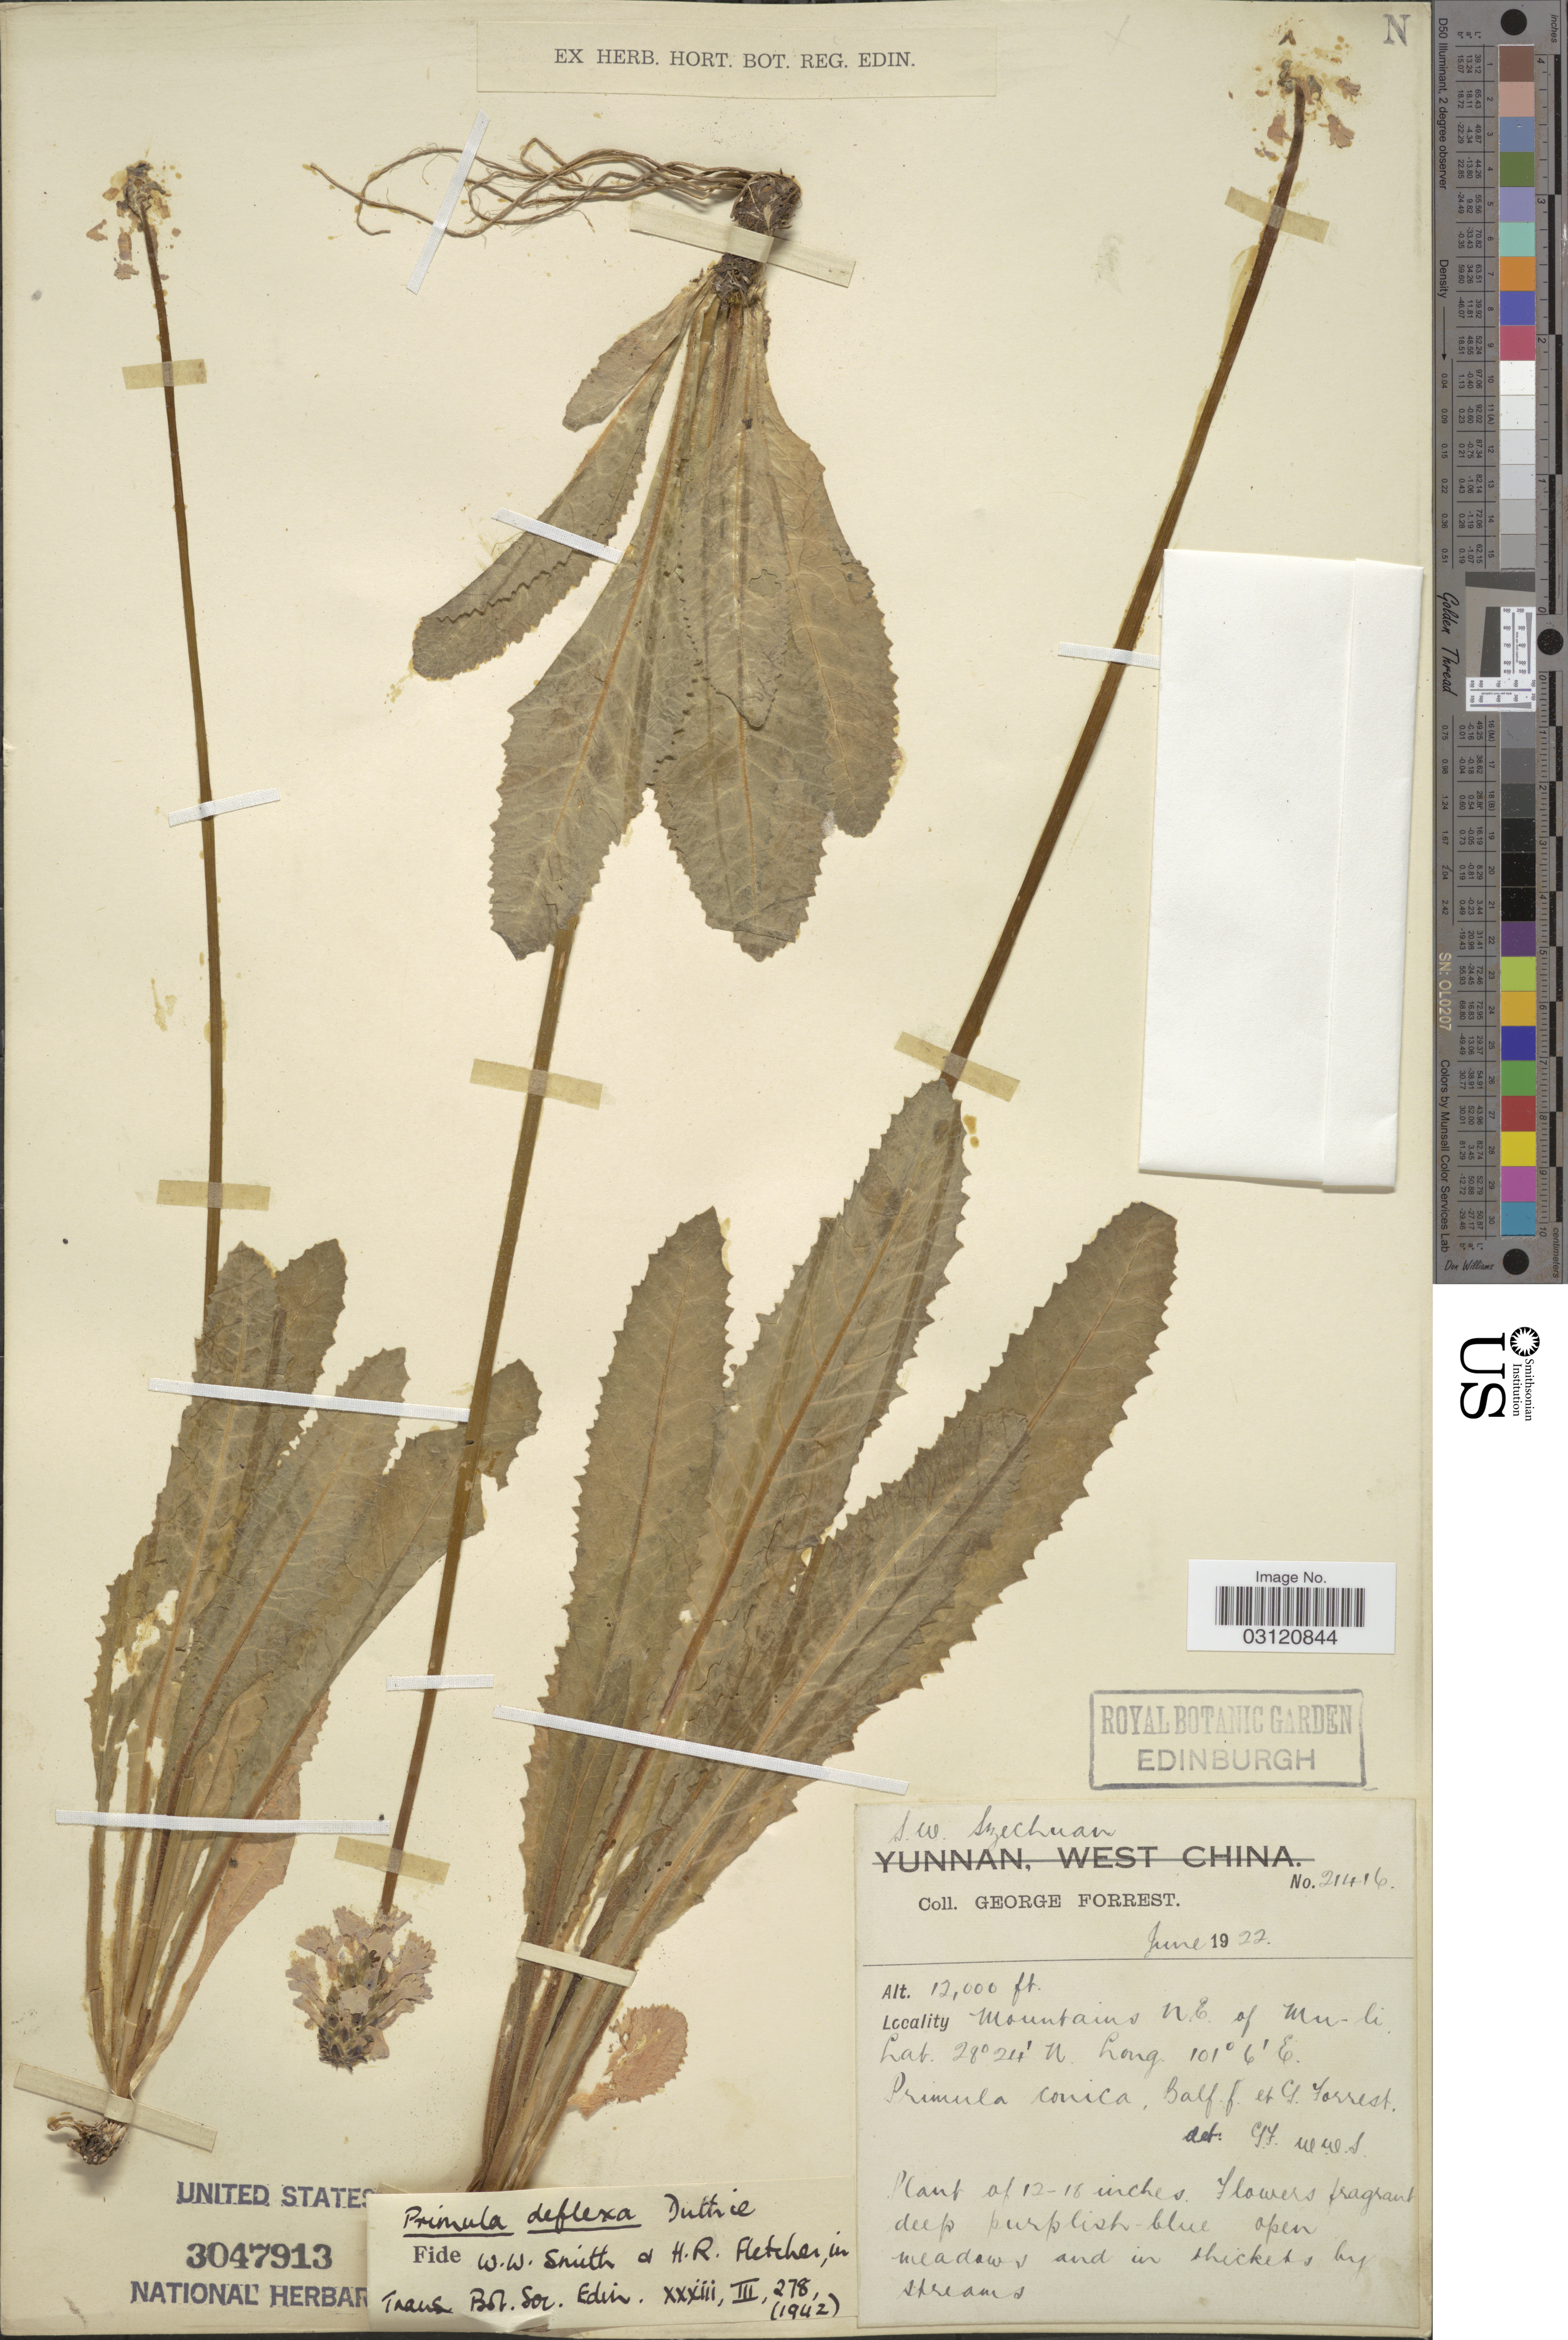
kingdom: Plantae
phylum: Tracheophyta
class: Magnoliopsida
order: Ericales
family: Primulaceae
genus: Primula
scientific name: Primula deflexa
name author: Duthie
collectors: G. Forrest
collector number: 21416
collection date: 1922-06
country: China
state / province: Sichuan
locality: S.W. Szechuan. Mountains N.E. of Mu-li.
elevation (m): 3658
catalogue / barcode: US 3047913